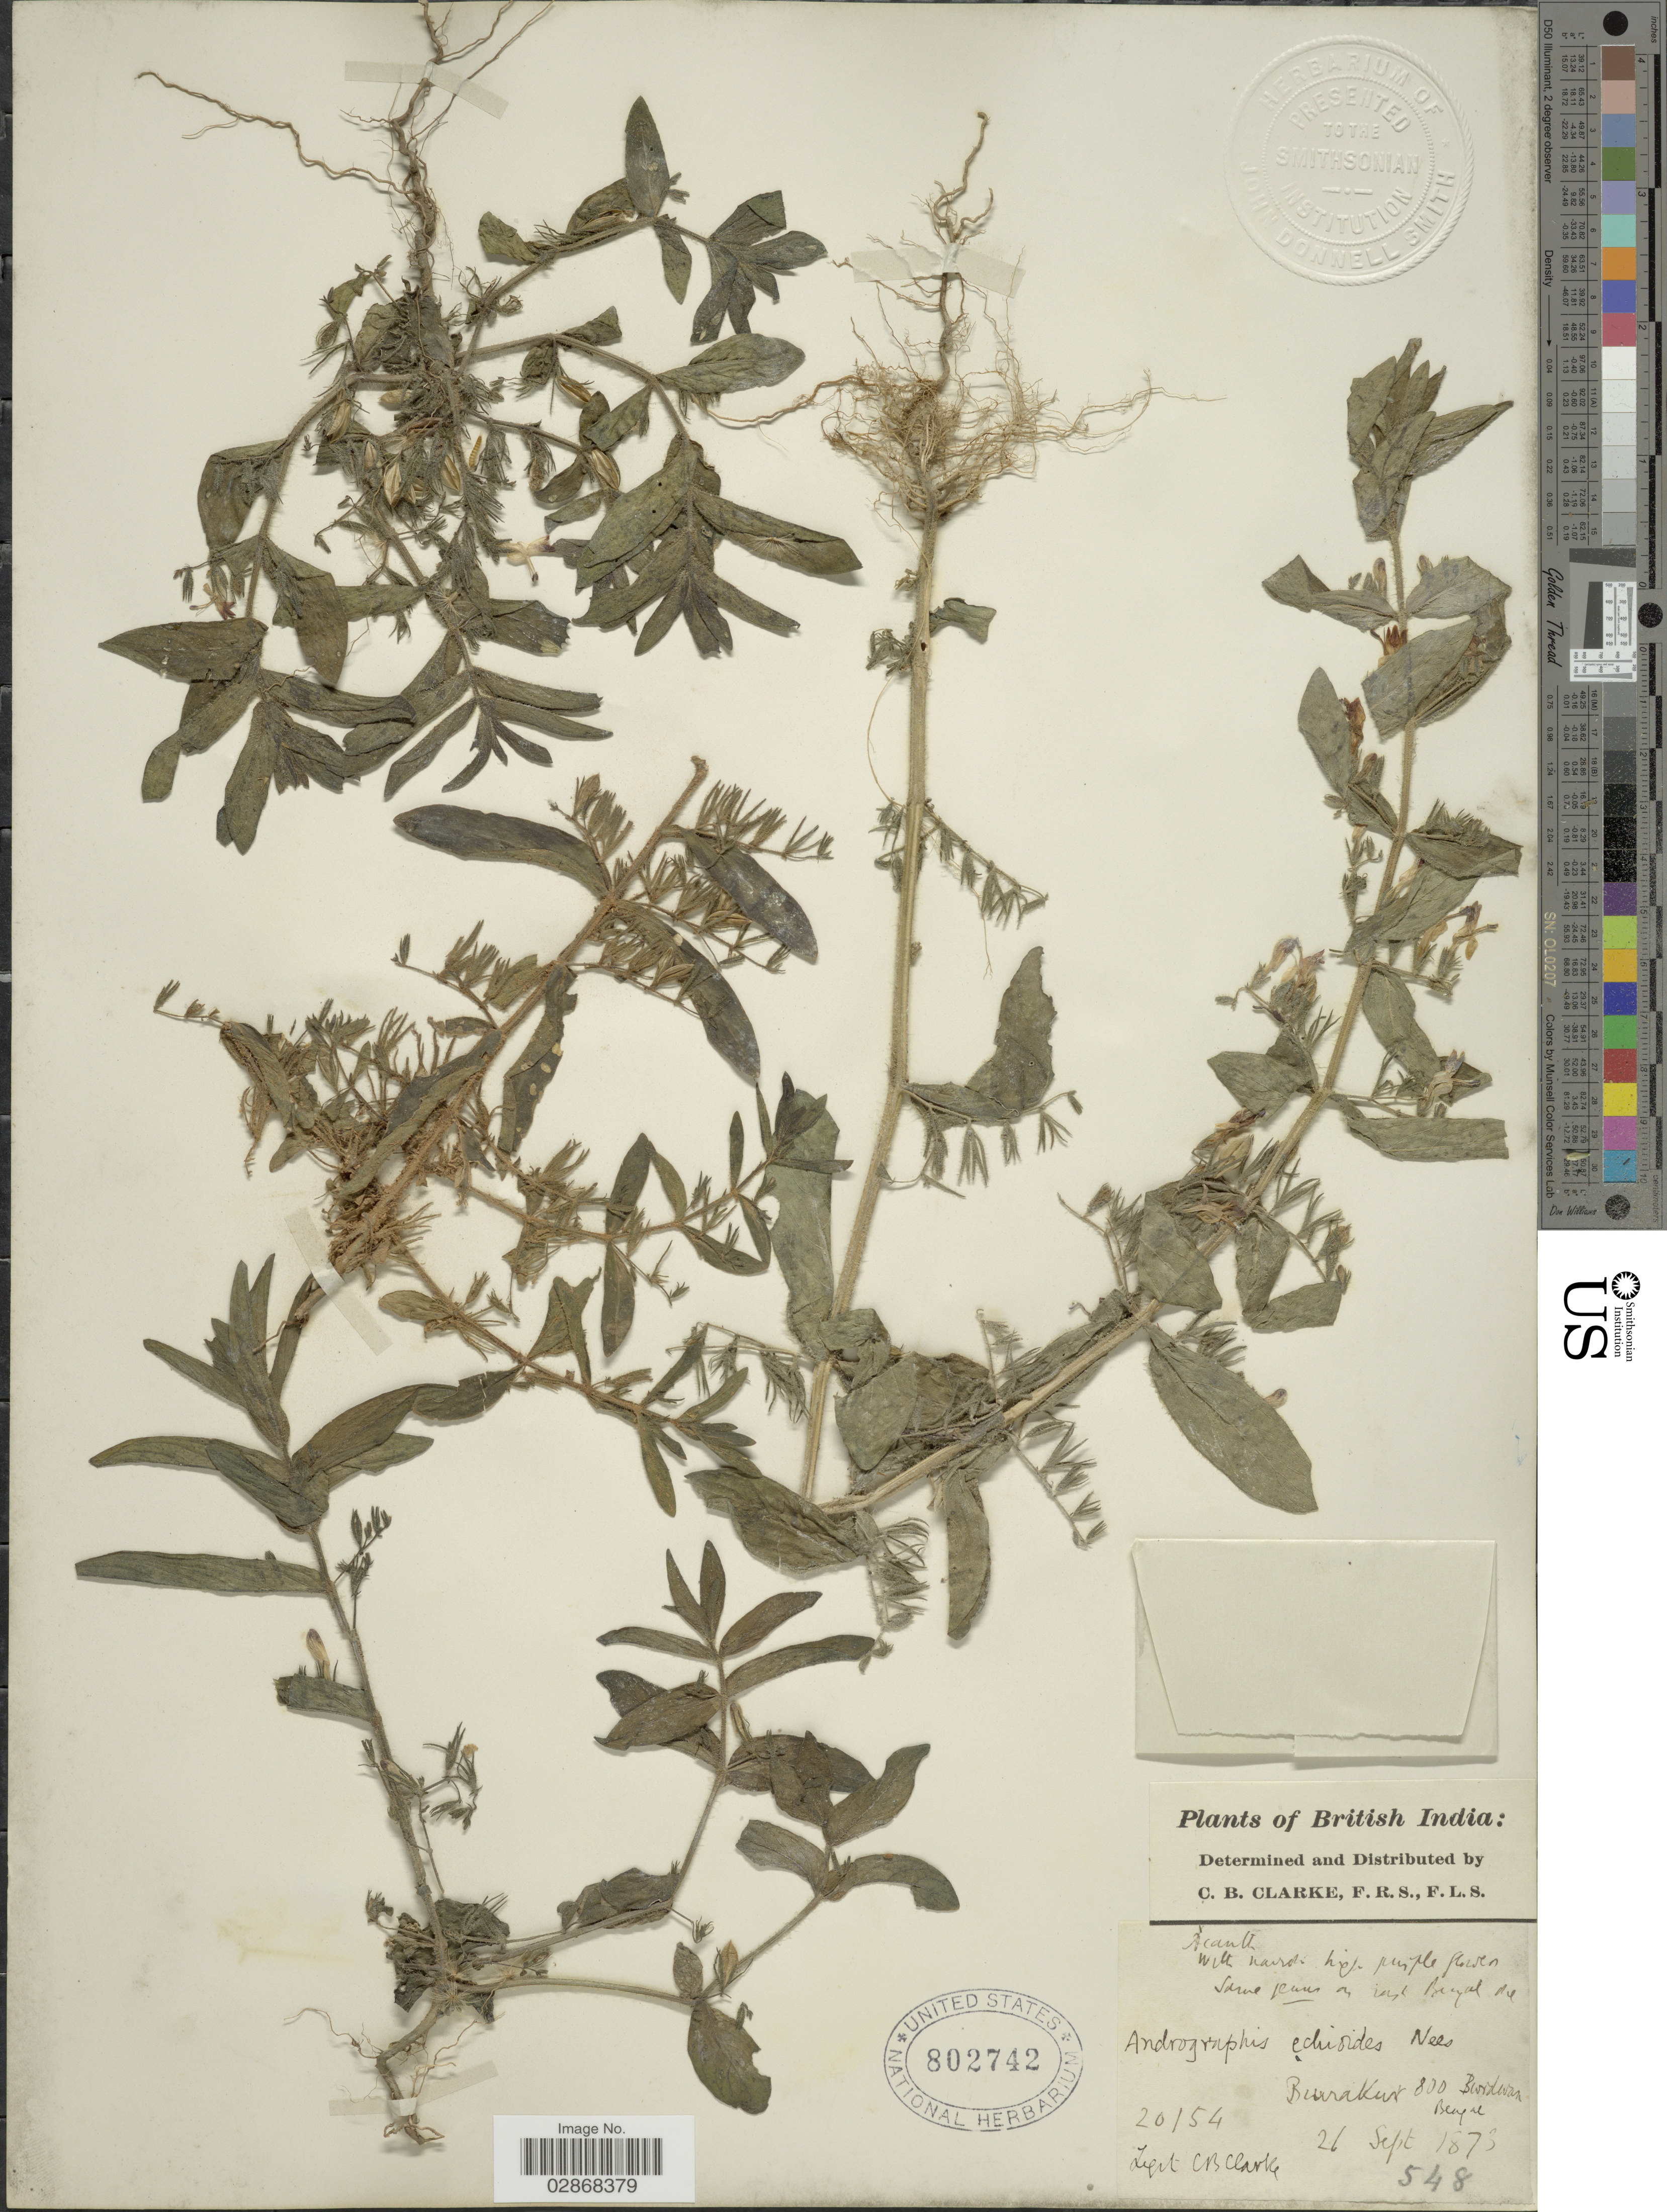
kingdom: Plantae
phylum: Tracheophyta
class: Magnoliopsida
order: Lamiales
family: Acanthaceae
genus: Andrographis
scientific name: Andrographis echioides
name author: (L.) Nees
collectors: C. B. Clarke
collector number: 20154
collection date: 1873-09-26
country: India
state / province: West Bengal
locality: Burrakur. Burdwan. Bengal. British India.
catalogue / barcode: US 802742